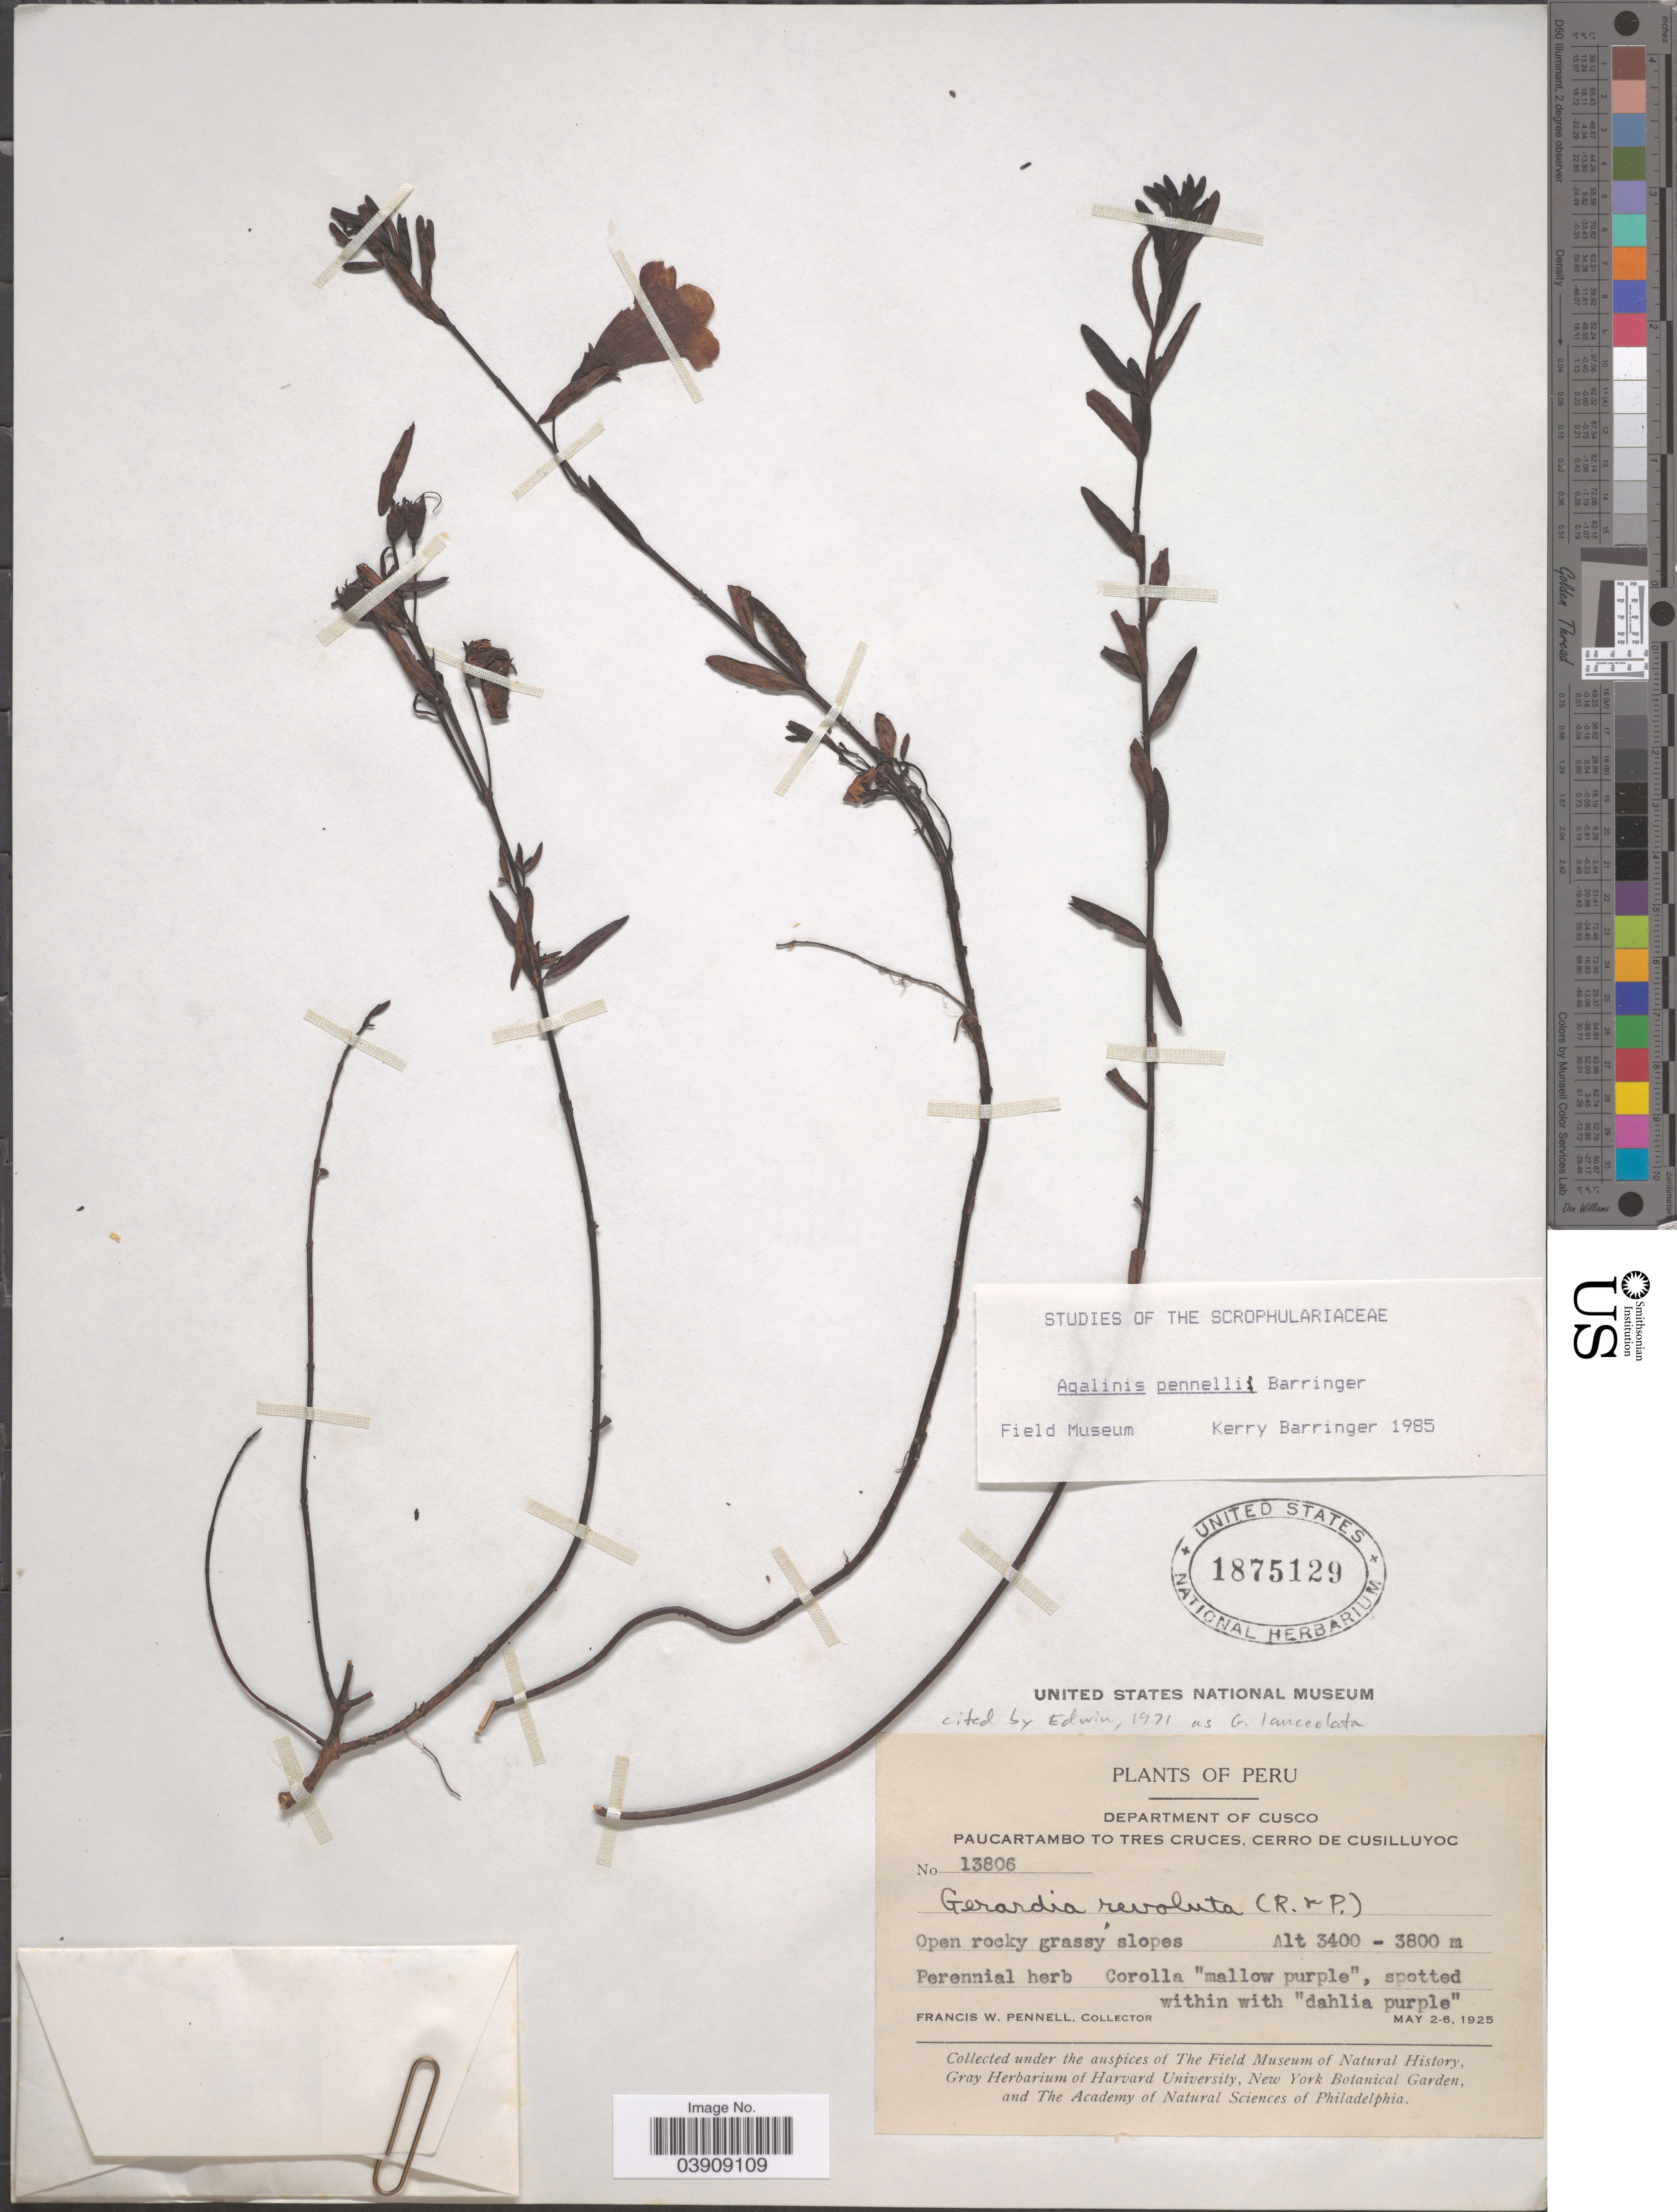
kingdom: Plantae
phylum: Tracheophyta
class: Magnoliopsida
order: Lamiales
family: Orobanchaceae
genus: Agalinis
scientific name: Agalinis pennellii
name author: Barringer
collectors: F. W. Pennell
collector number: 13806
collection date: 1925-05-02/1925-05-06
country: Peru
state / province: Cusco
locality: Department of Cusco. Paucartambo to Tres Cruces, Cerro de Cusilluyoc.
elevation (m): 3400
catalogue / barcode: US 1875129